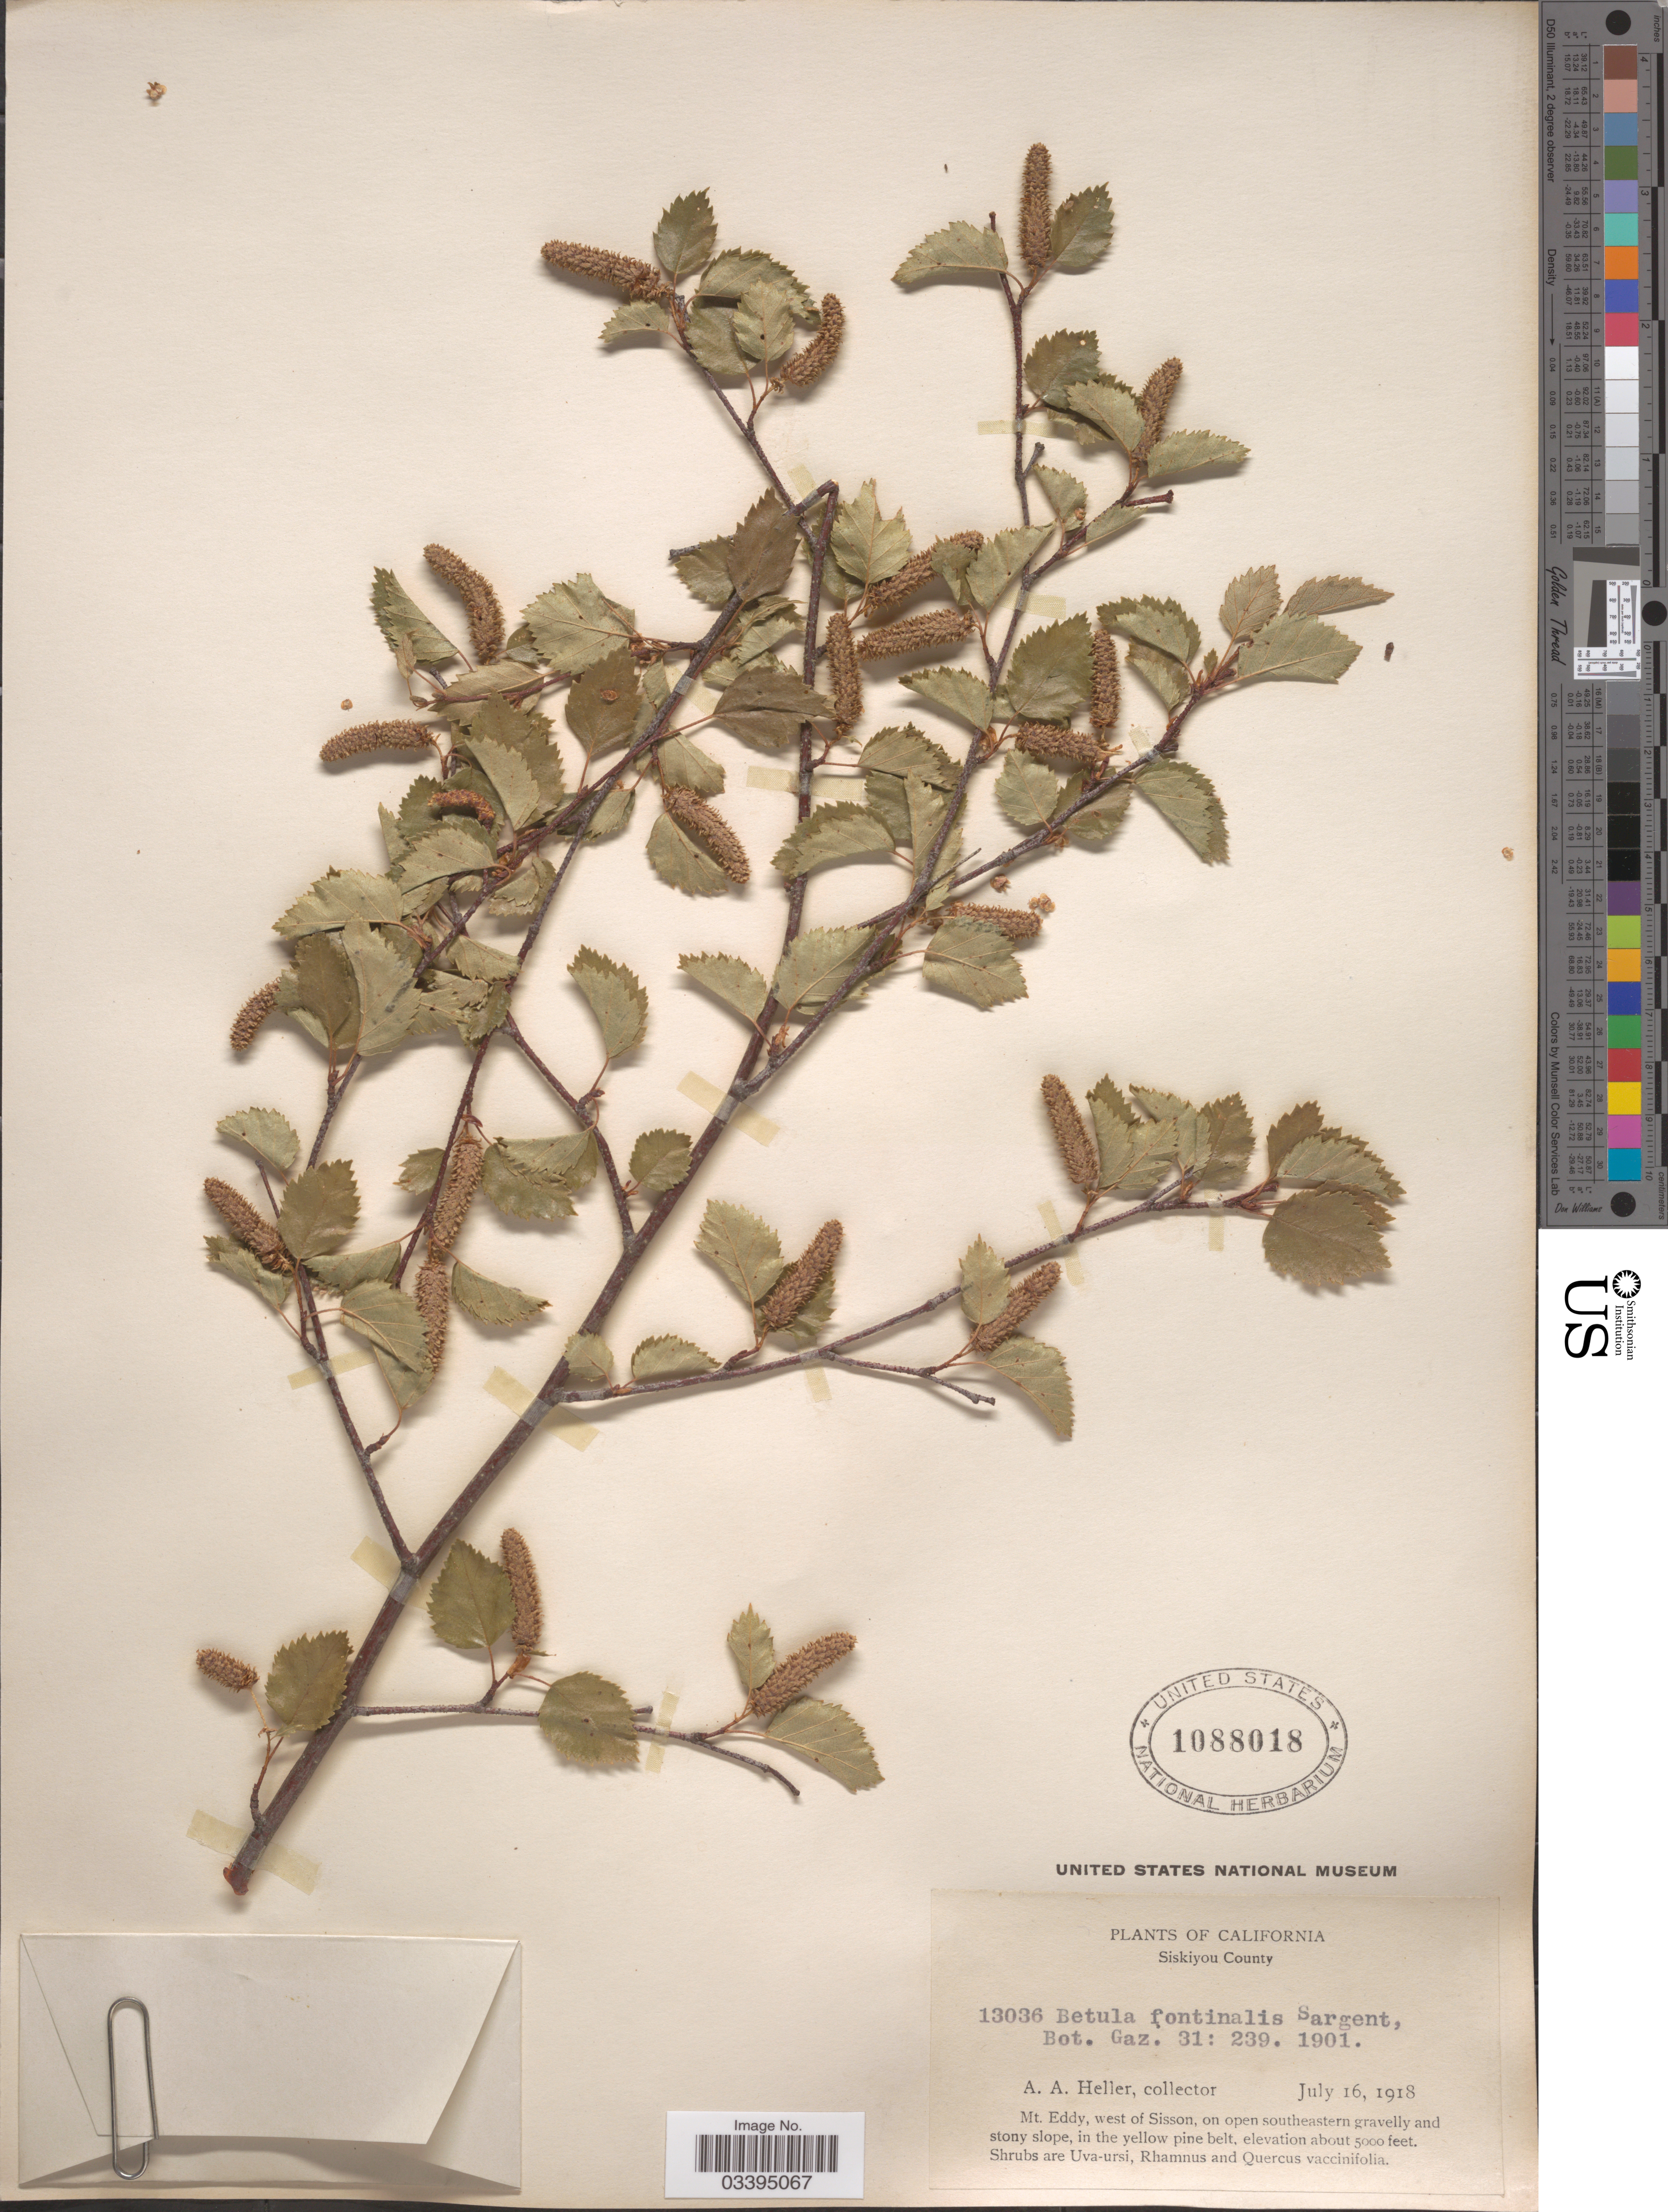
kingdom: Plantae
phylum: Tracheophyta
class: Magnoliopsida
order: Fagales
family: Betulaceae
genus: Betula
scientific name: Betula fontinalis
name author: Sarg.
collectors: A. A. Heller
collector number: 13036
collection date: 1918-07-16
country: United States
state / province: California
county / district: Siskiyou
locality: Siskiyou County. Mt. Eddy, west of Sisson.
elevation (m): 1524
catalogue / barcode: US 1088018